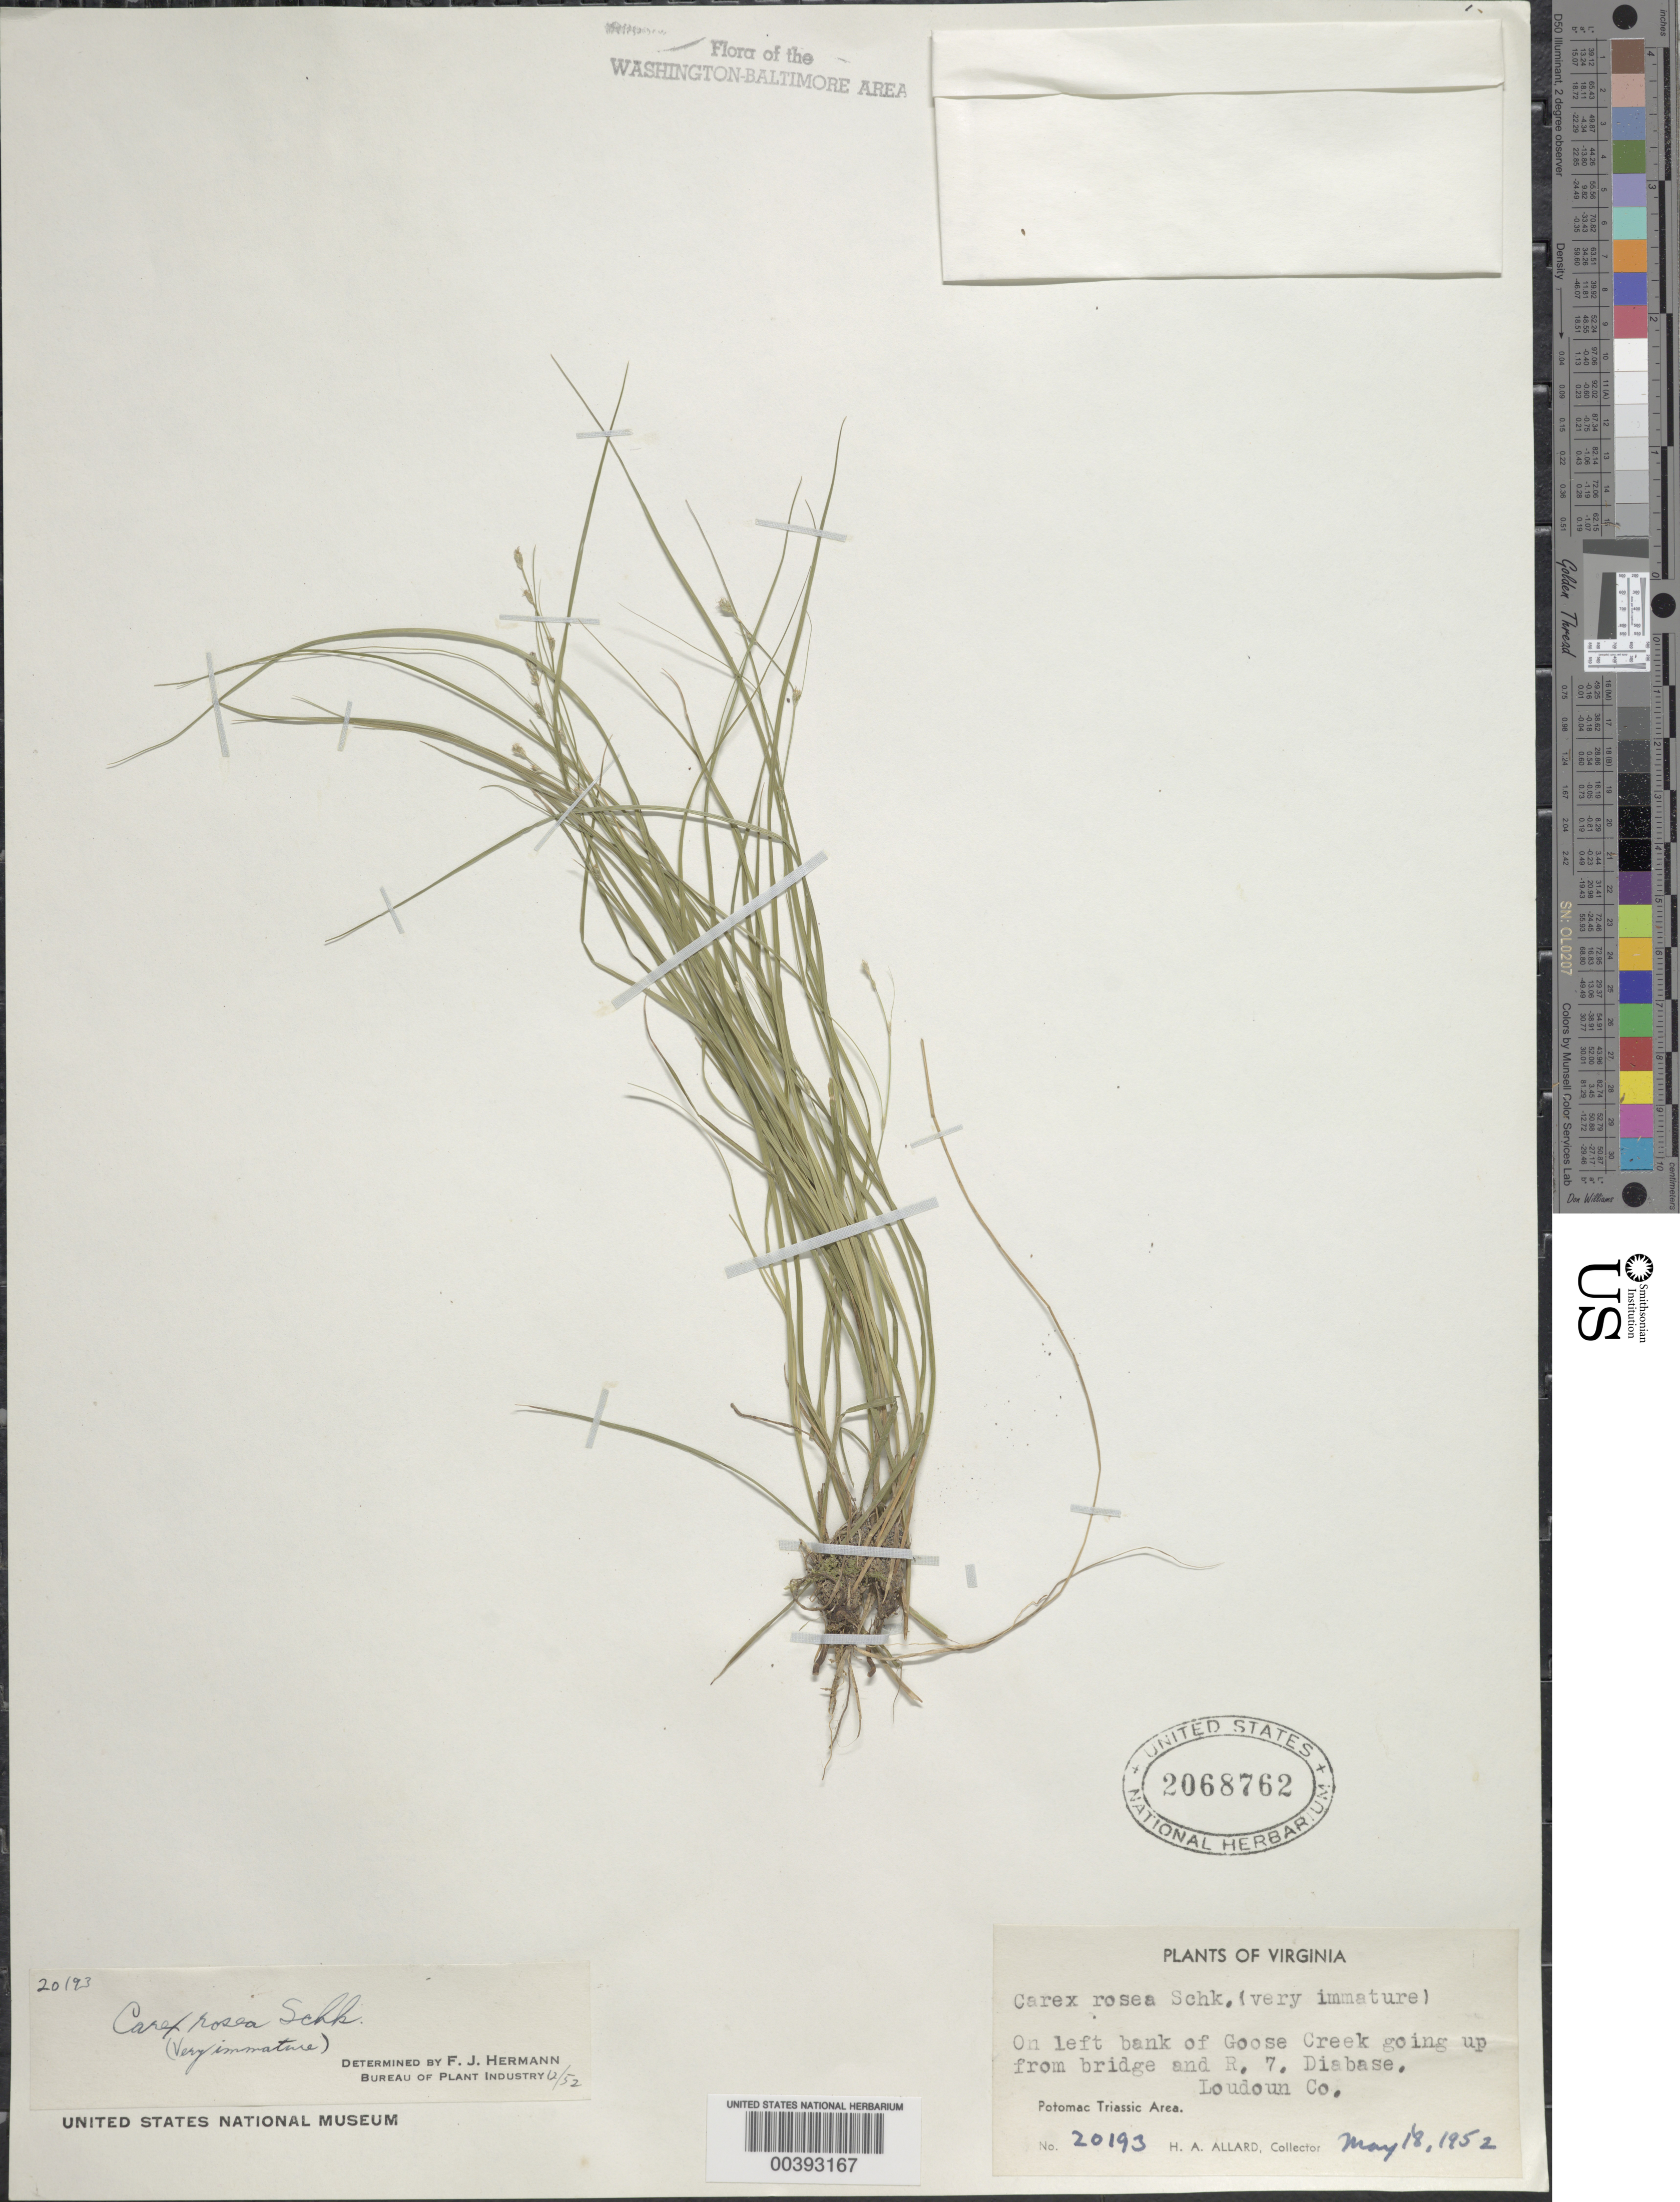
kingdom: Plantae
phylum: Tracheophyta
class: Liliopsida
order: Poales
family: Cyperaceae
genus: Carex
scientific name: Carex rosea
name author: Willd.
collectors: H. A. Allard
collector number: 20193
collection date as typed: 18 May 1952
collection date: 1952-05-18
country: United States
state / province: Virginia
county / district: Loudoun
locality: Goose Creek near Route 7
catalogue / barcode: US 2068762